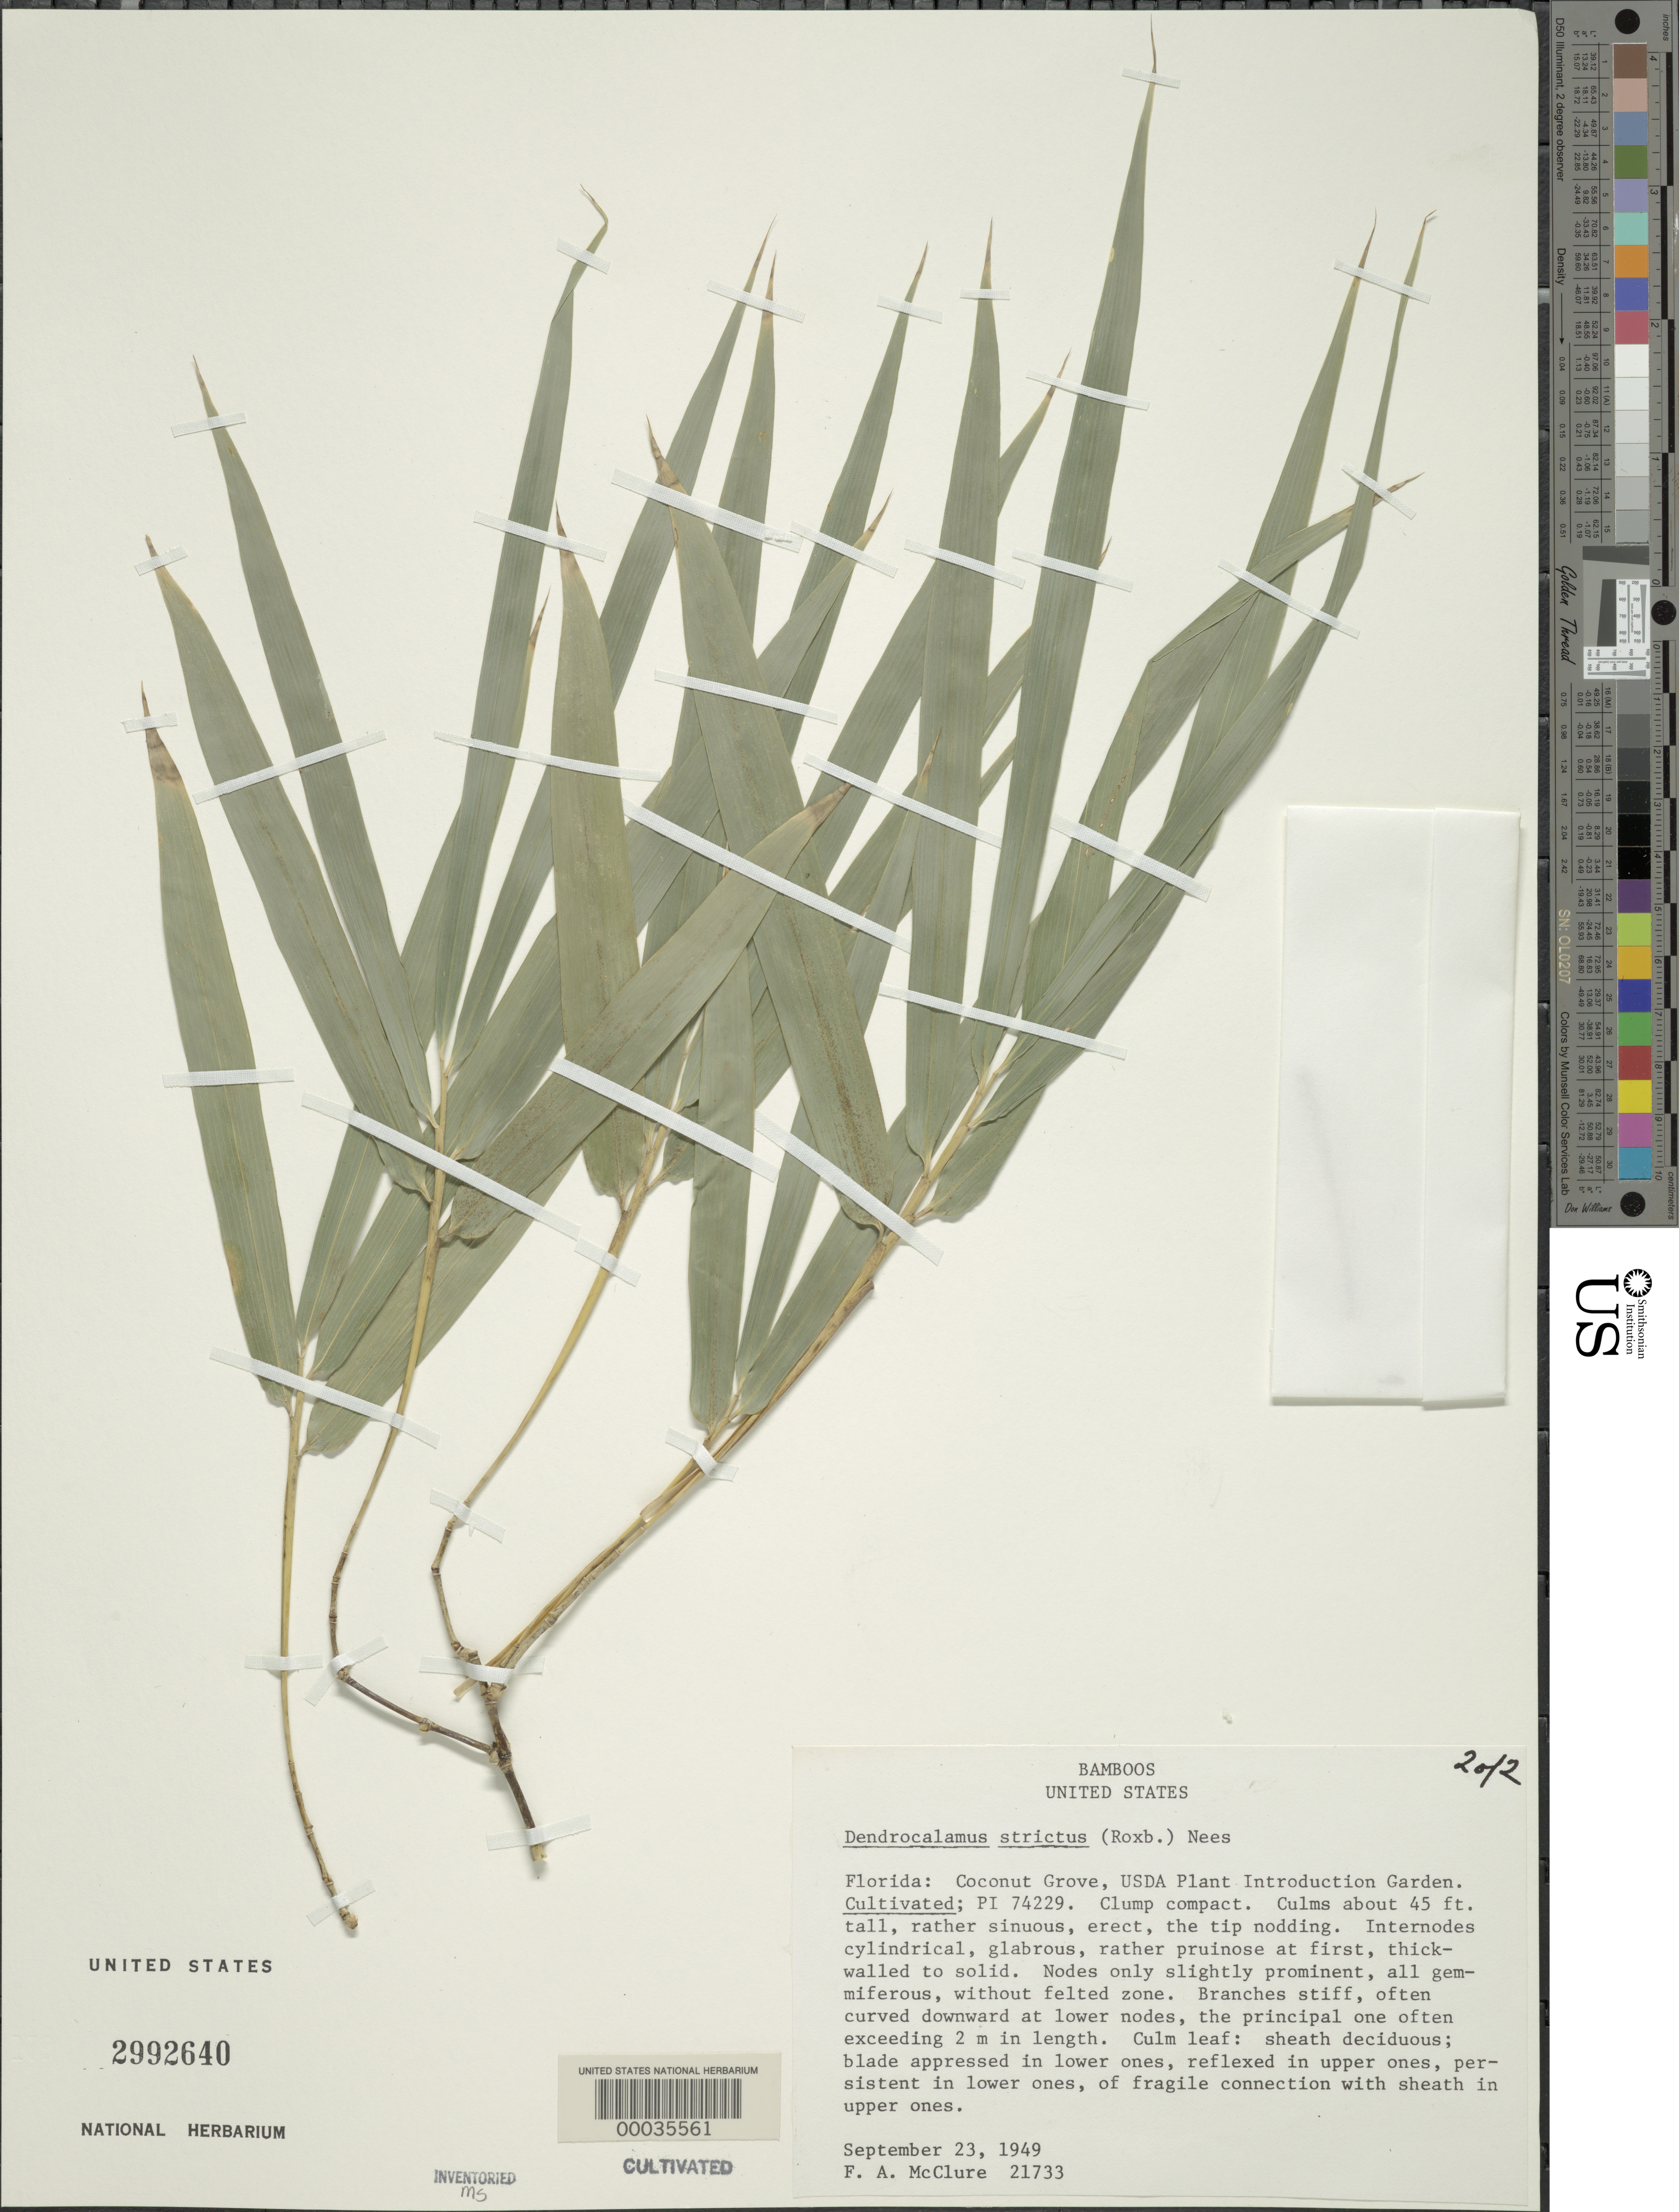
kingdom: Plantae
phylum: Tracheophyta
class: Liliopsida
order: Poales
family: Poaceae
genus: Dendrocalamus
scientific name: Dendrocalamus strictus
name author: (Roxb.) Nees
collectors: F. A. McClure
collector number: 21733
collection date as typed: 23 Sep 1949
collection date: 1949-09-23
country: United States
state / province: Florida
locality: U.s.d.a. plant introduction garden-coconut grove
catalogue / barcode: US 2992640